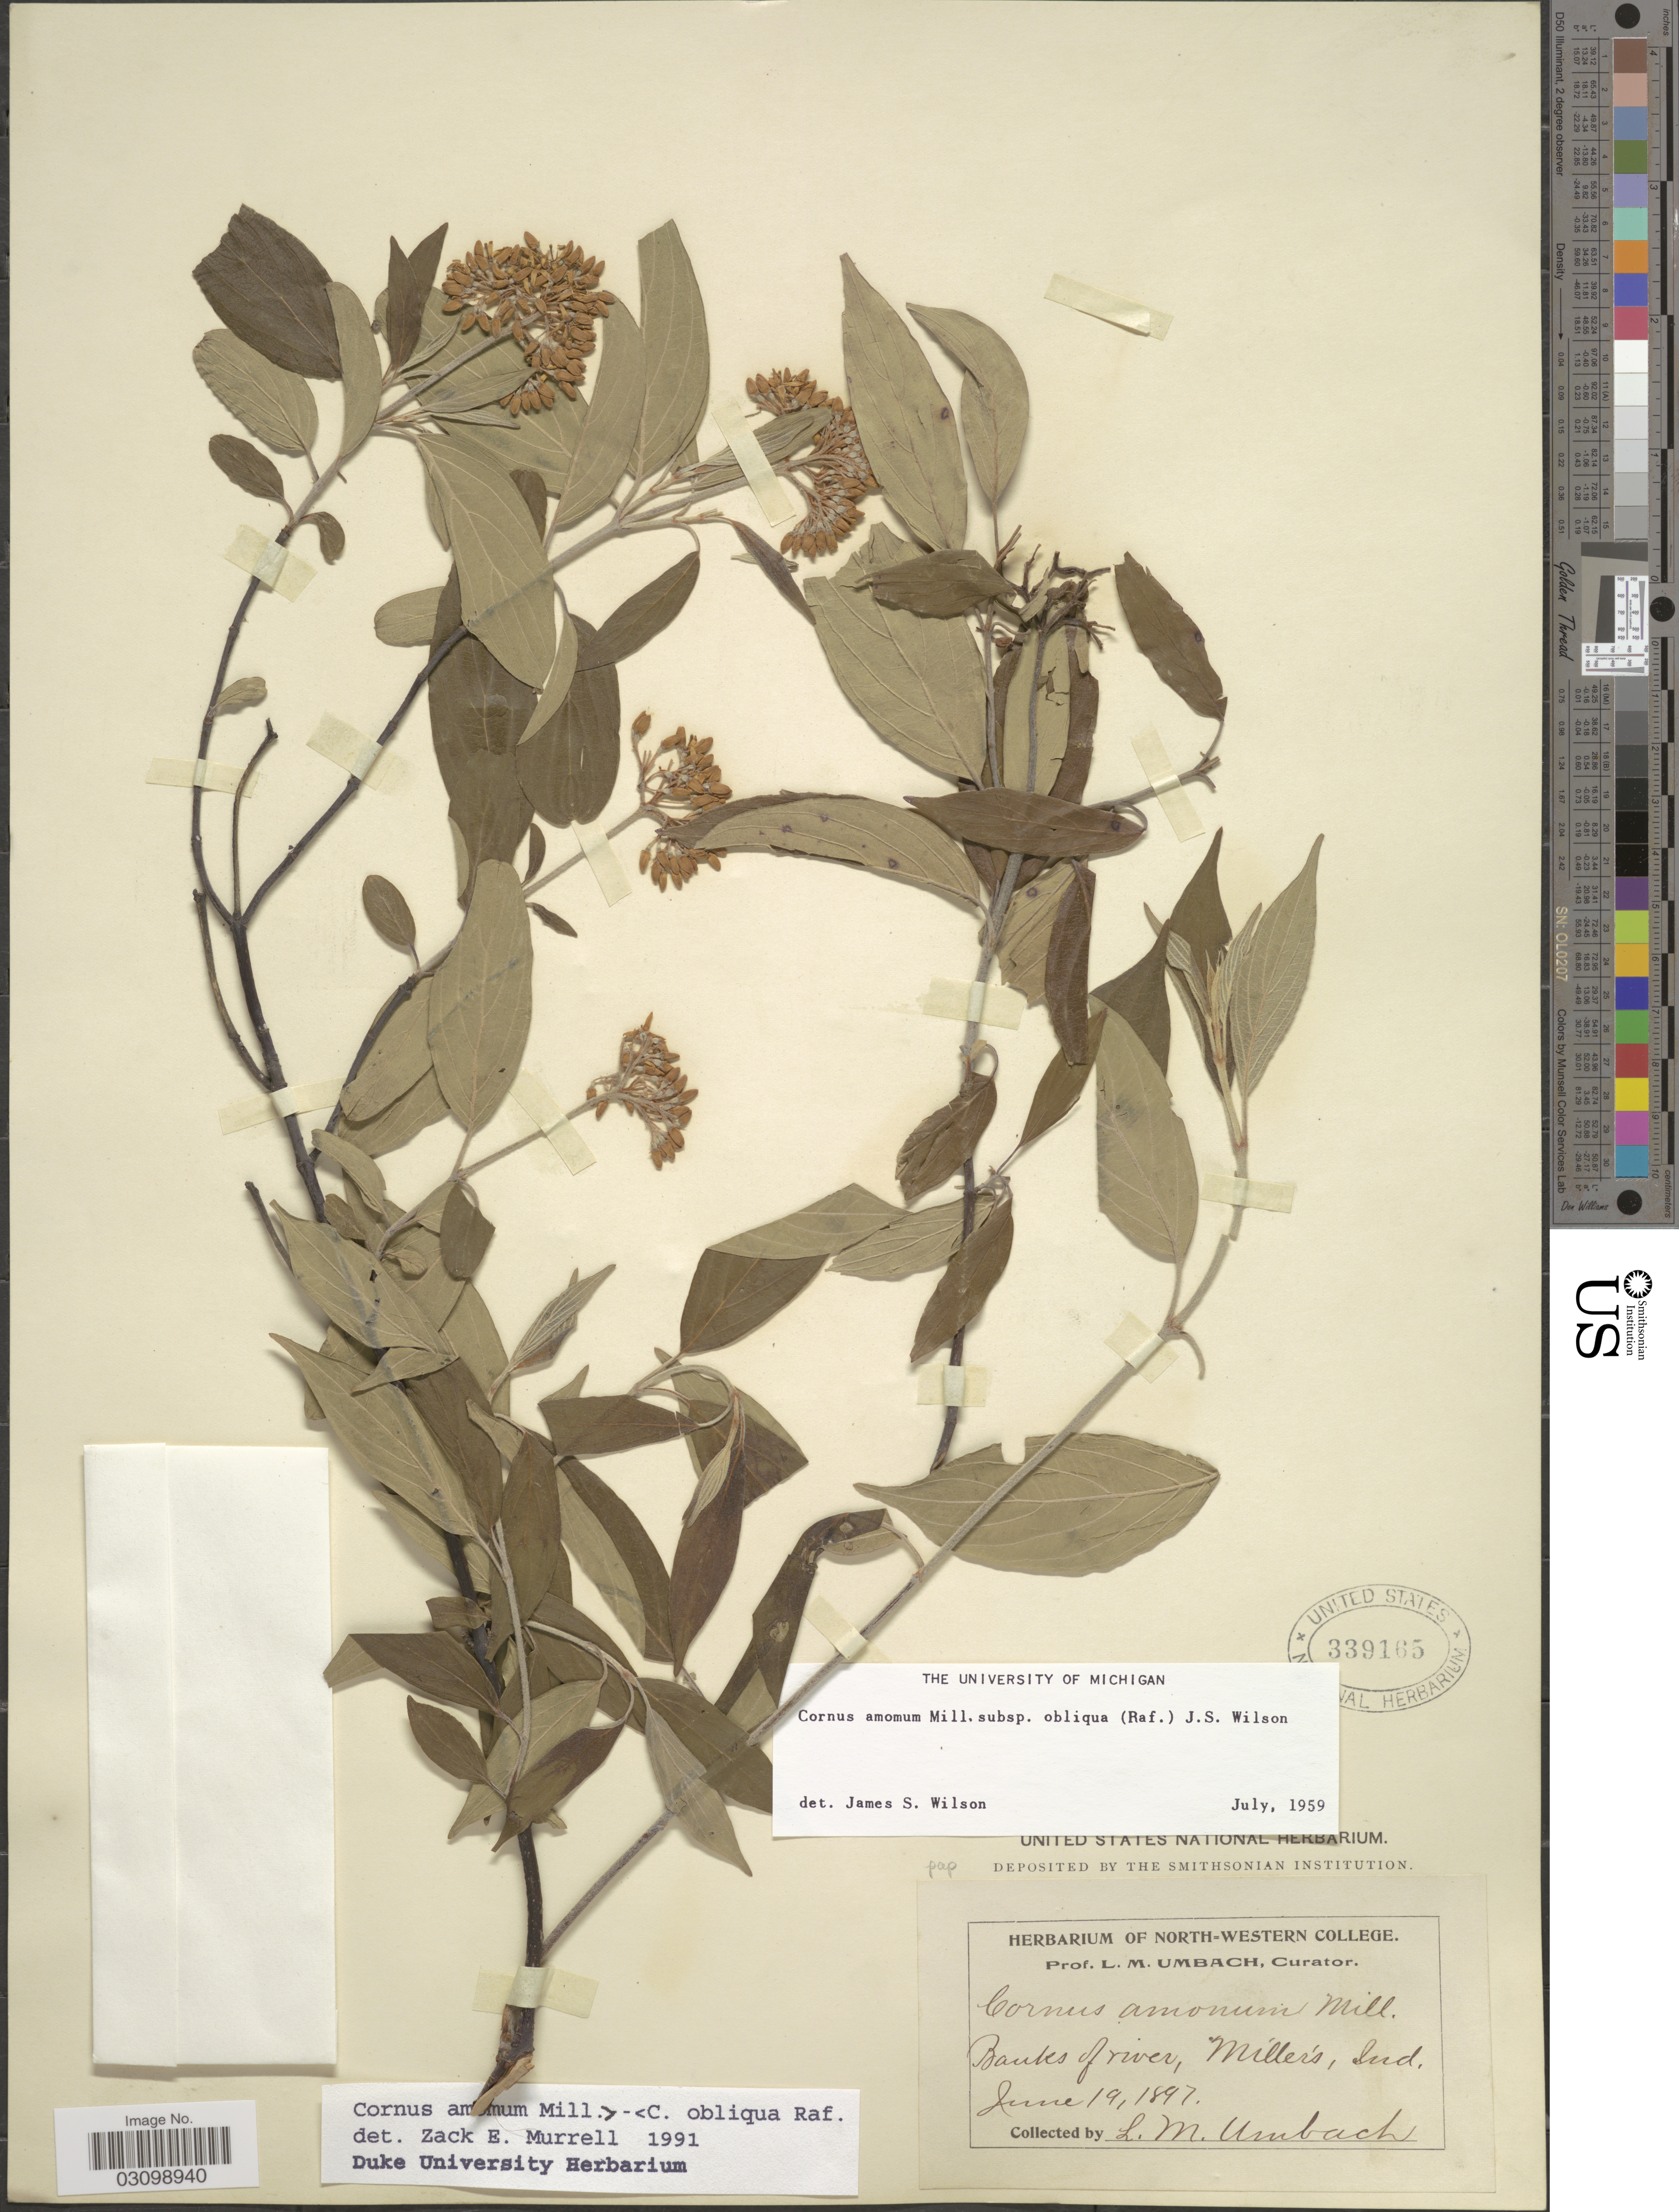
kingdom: Plantae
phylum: Tracheophyta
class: Magnoliopsida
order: Cornales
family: Cornaceae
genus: Cornus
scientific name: Cornus amomum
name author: Mill.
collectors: L. M. Umbach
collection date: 1897-06-19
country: United States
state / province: Indiana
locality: Banks of river, Miller's.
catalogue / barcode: US 339165